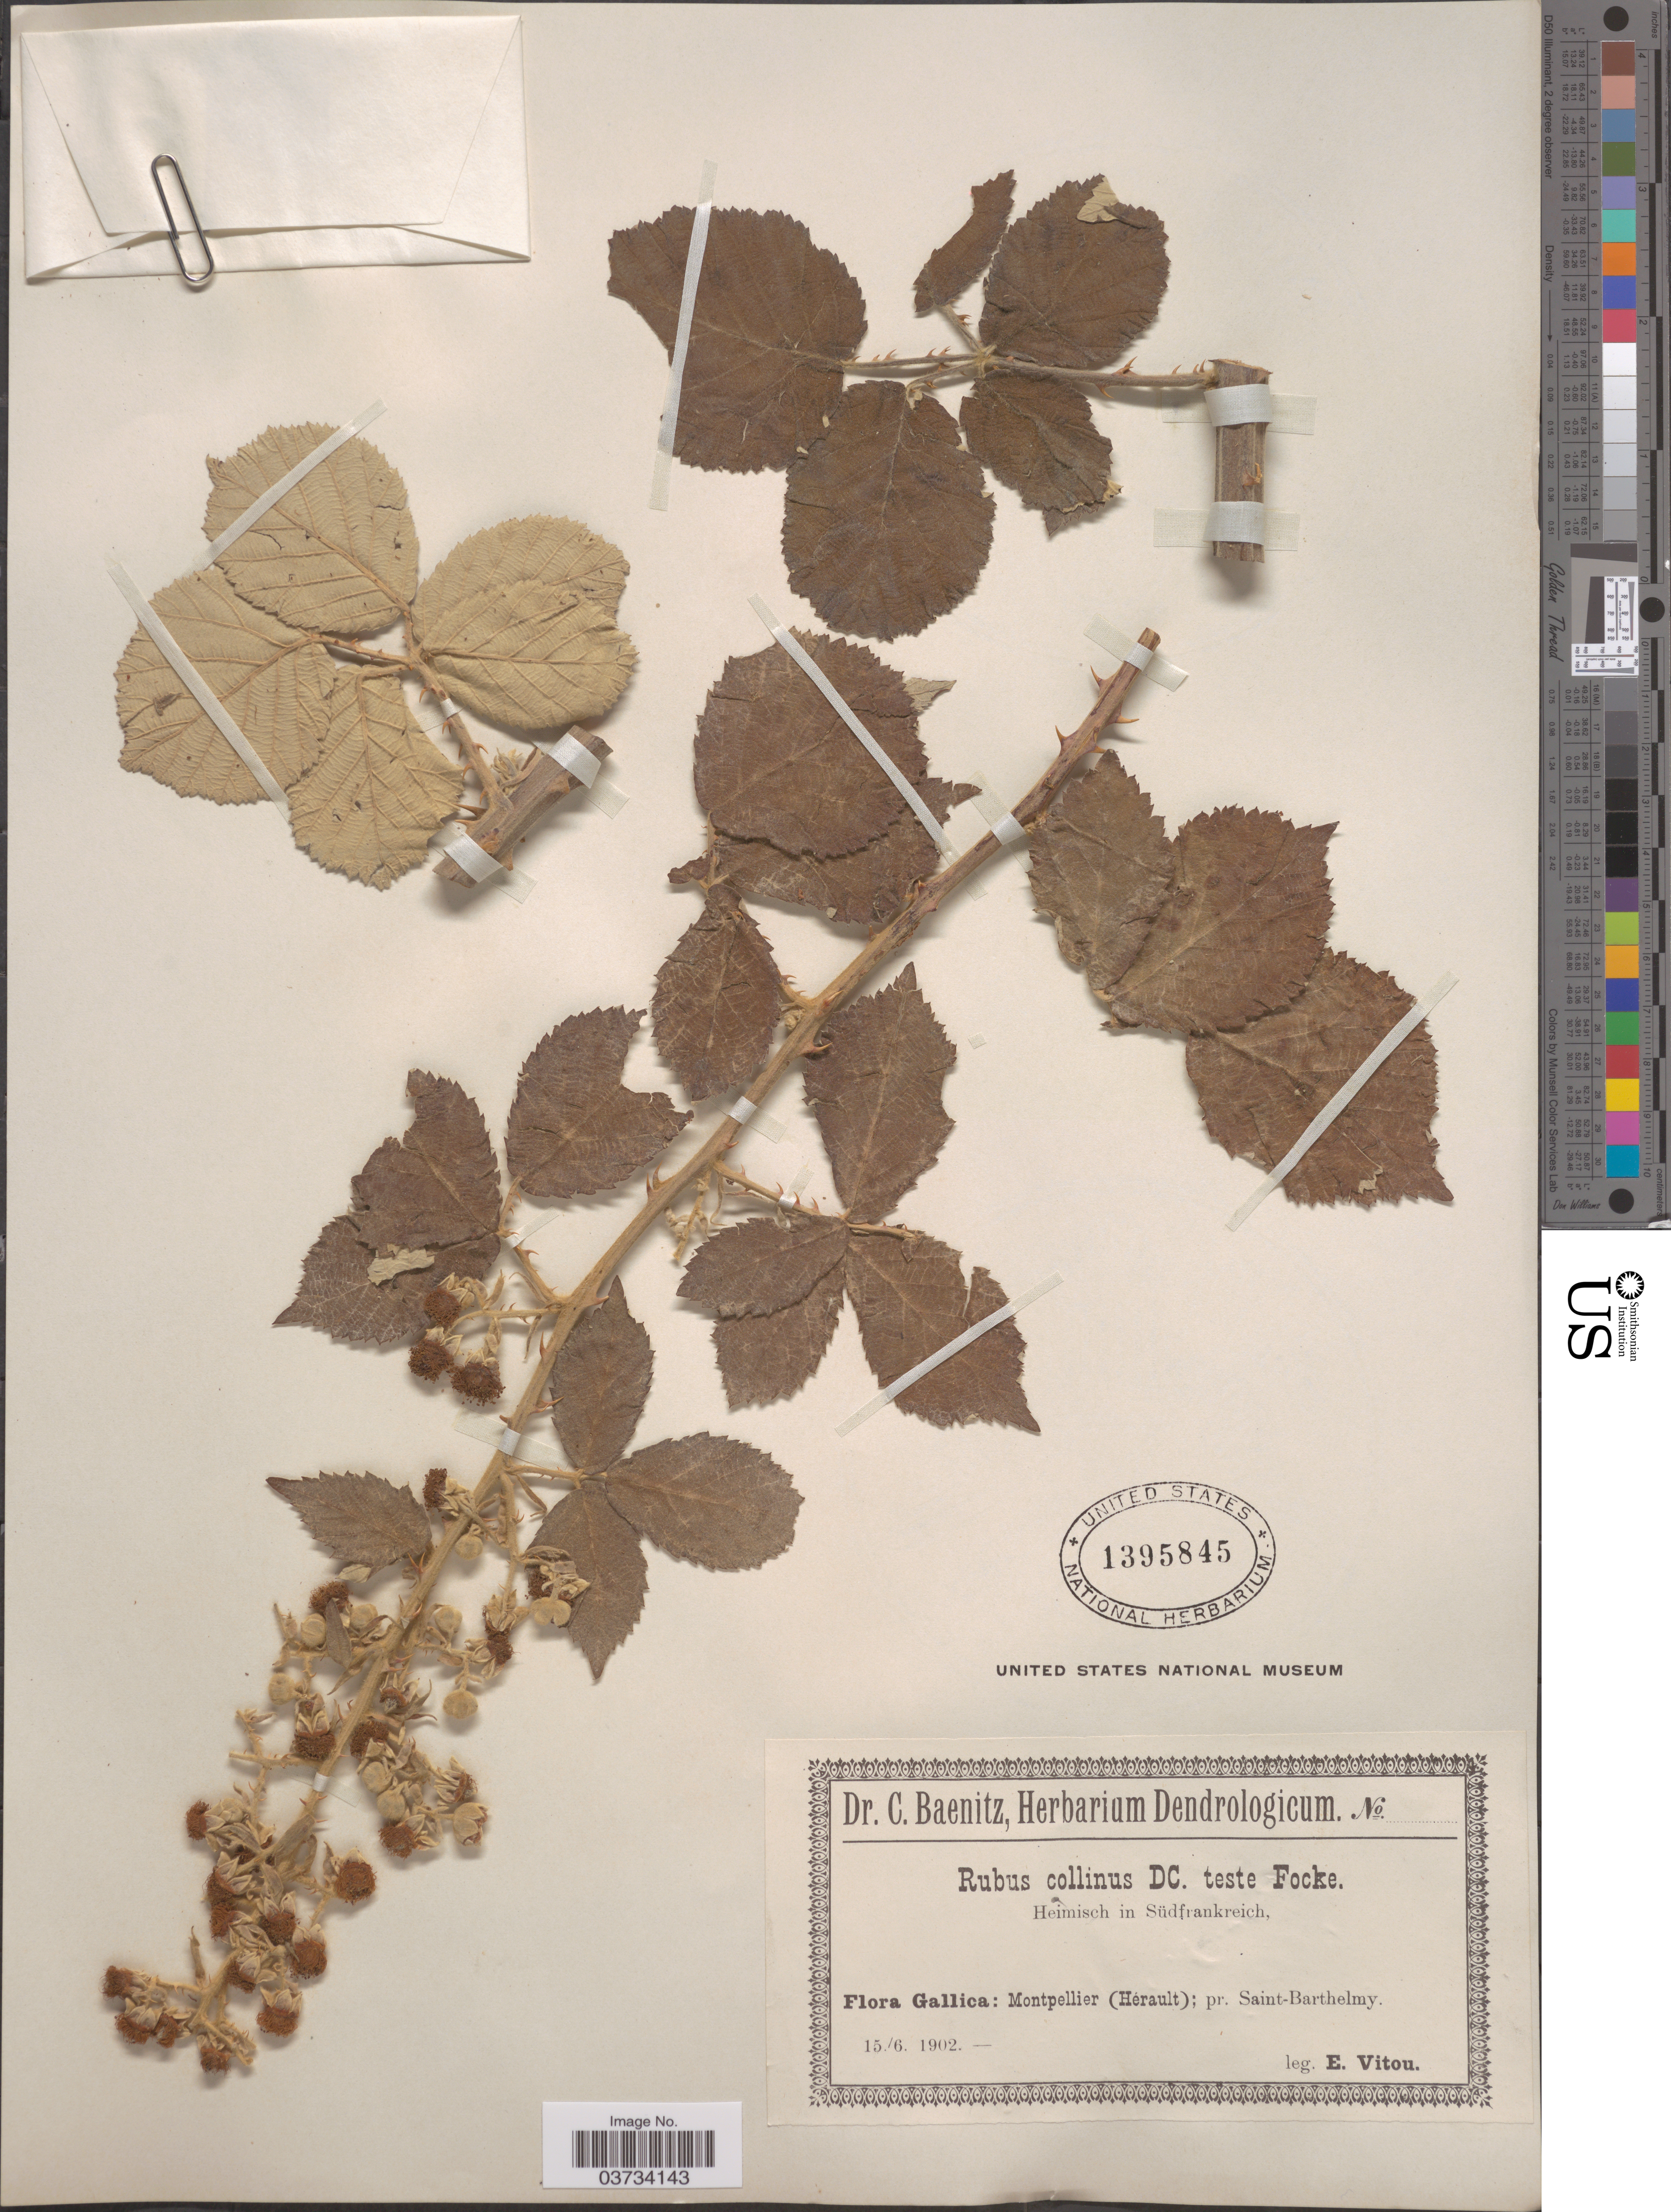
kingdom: Plantae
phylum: Tracheophyta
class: Magnoliopsida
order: Rosales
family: Rosaceae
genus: Rubus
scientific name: Rubus collinus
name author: DC.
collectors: E. Vitou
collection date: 1902-06-15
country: France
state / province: Occitanie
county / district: Hérault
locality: Gallica: Montpellier (Hérault); pr. Saint-Barthelmy.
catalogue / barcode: US 1395845